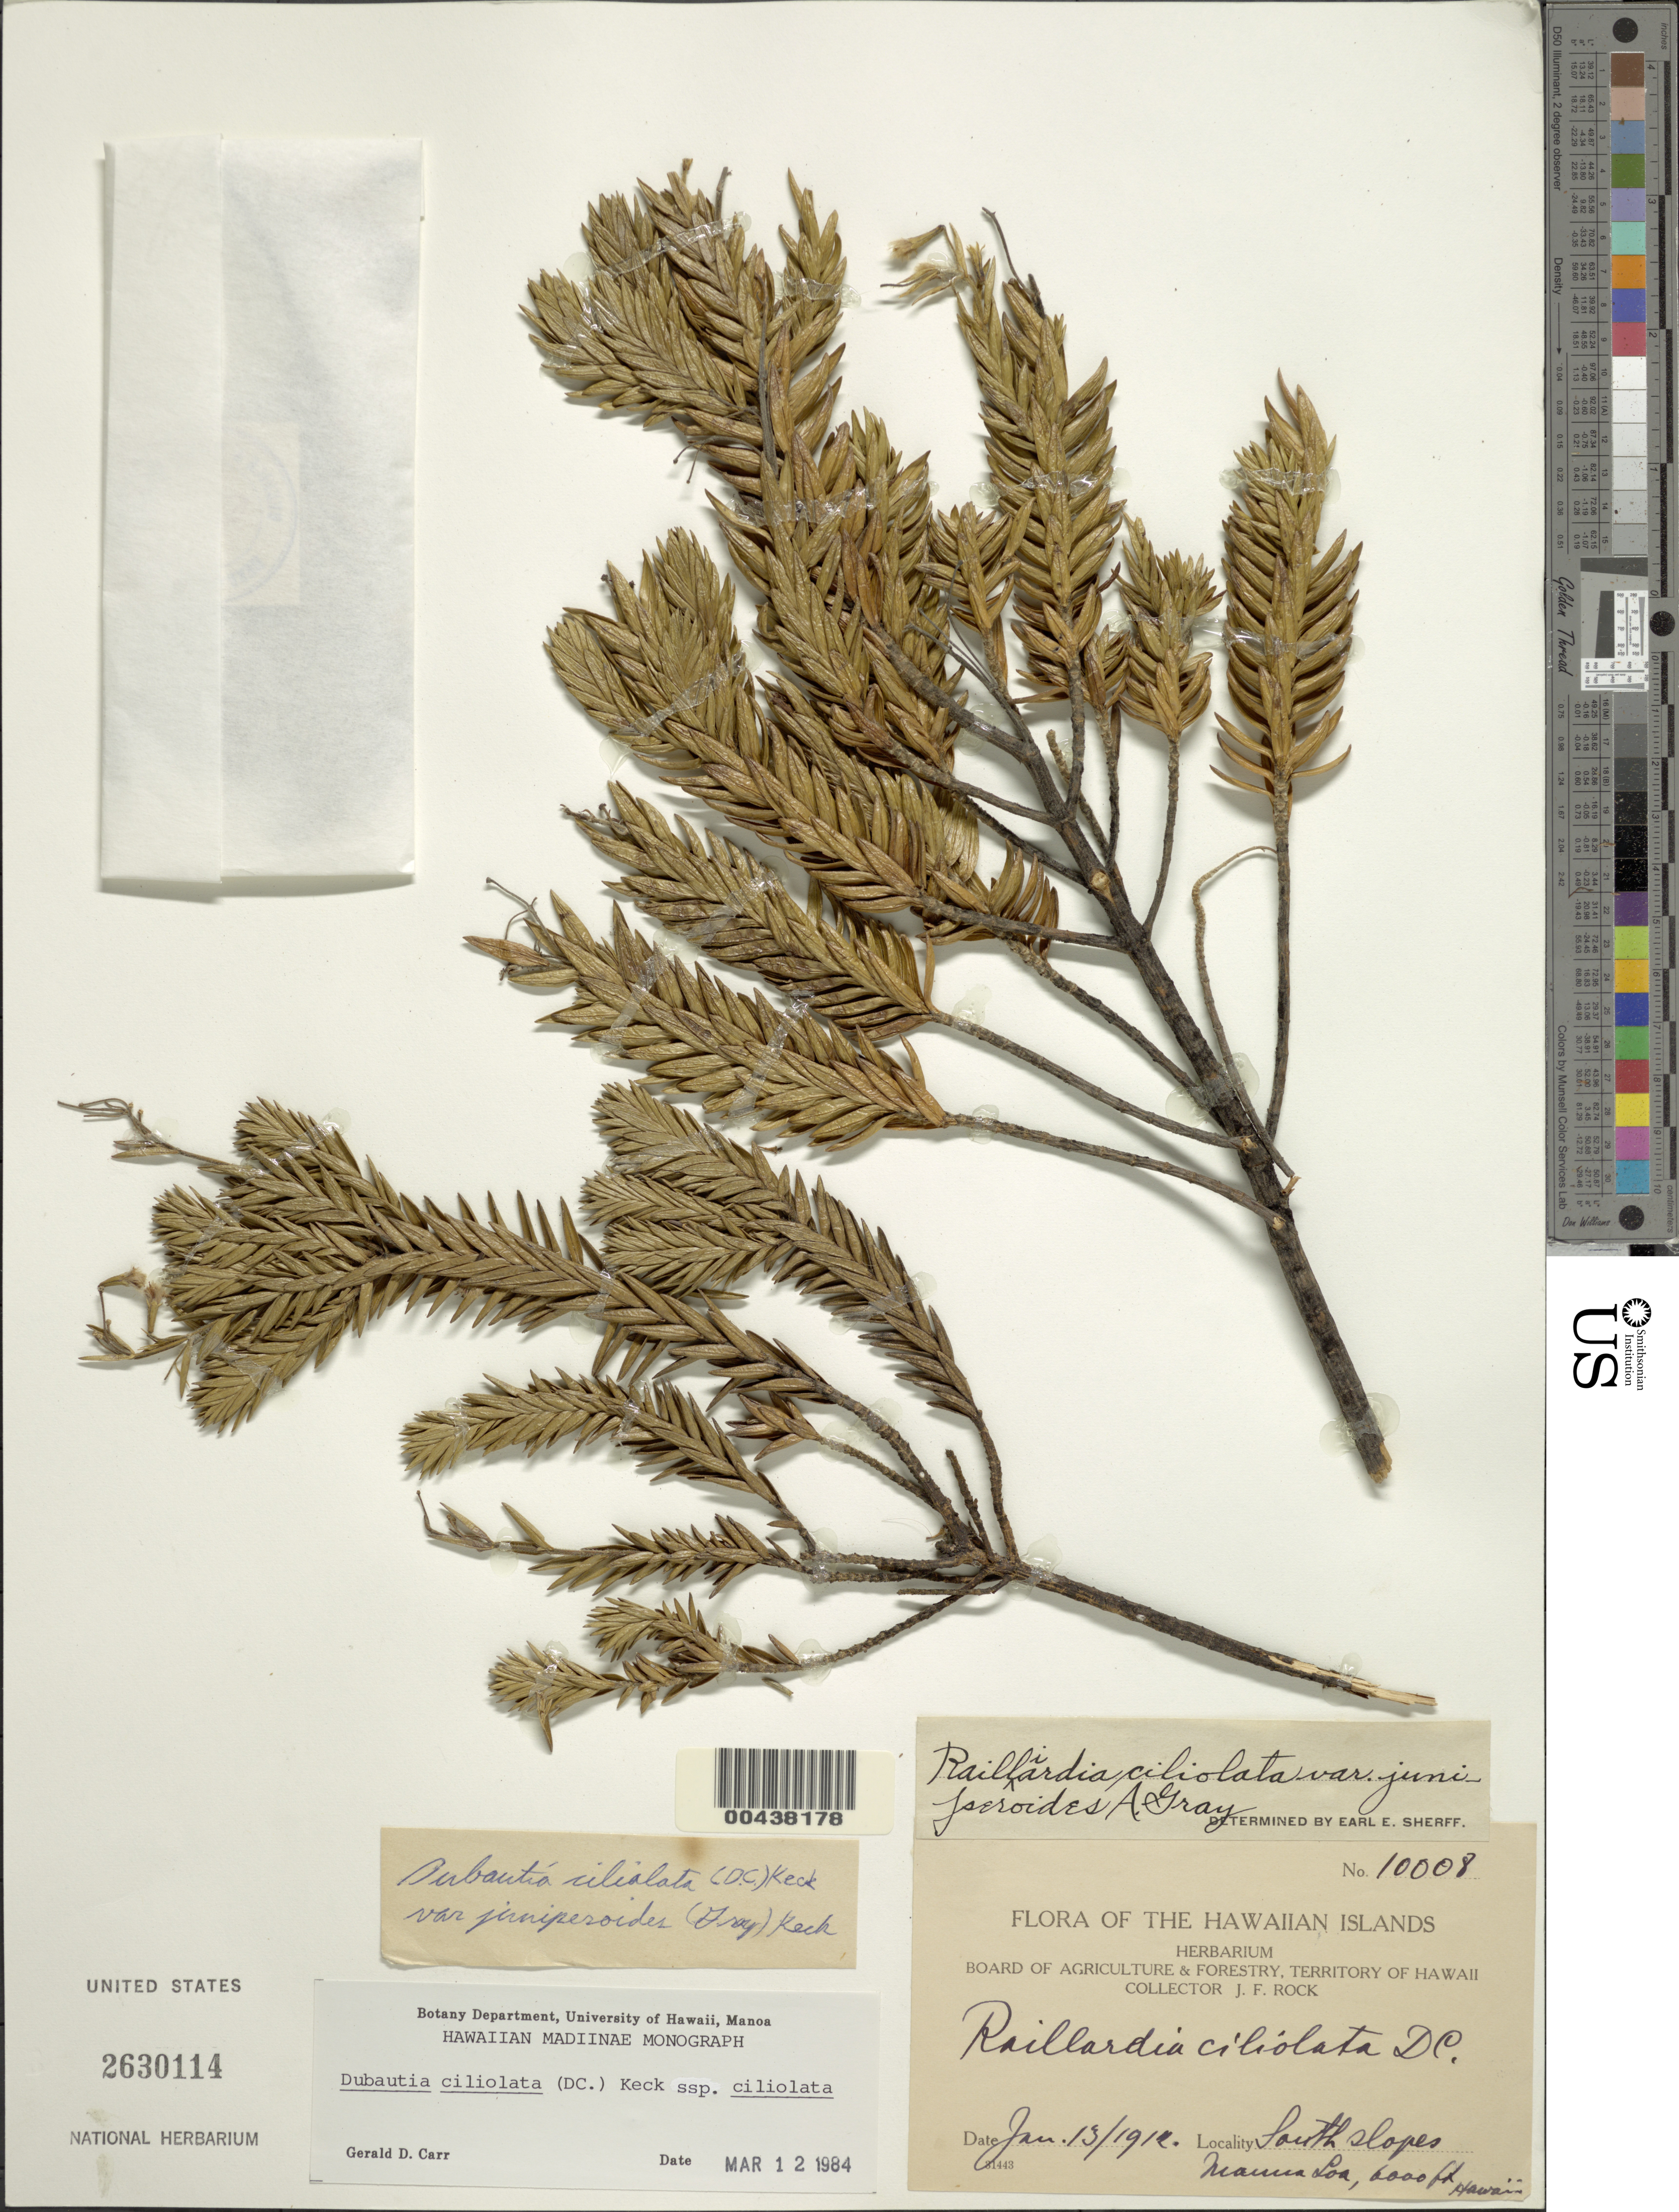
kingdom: Plantae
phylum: Tracheophyta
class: Magnoliopsida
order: Asterales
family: Asteraceae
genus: Dubautia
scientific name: Dubautia ciliolata subsp. ciliolata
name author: (DC.) D.D. Keck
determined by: Carr, G. D.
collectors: J. F. Rock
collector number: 10008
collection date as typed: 13 Jan 1912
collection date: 1912-01-13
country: United States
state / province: Hawaii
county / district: Hawaii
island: Hawaii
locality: S slopes of Mauna Loa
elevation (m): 1829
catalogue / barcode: US 2630114